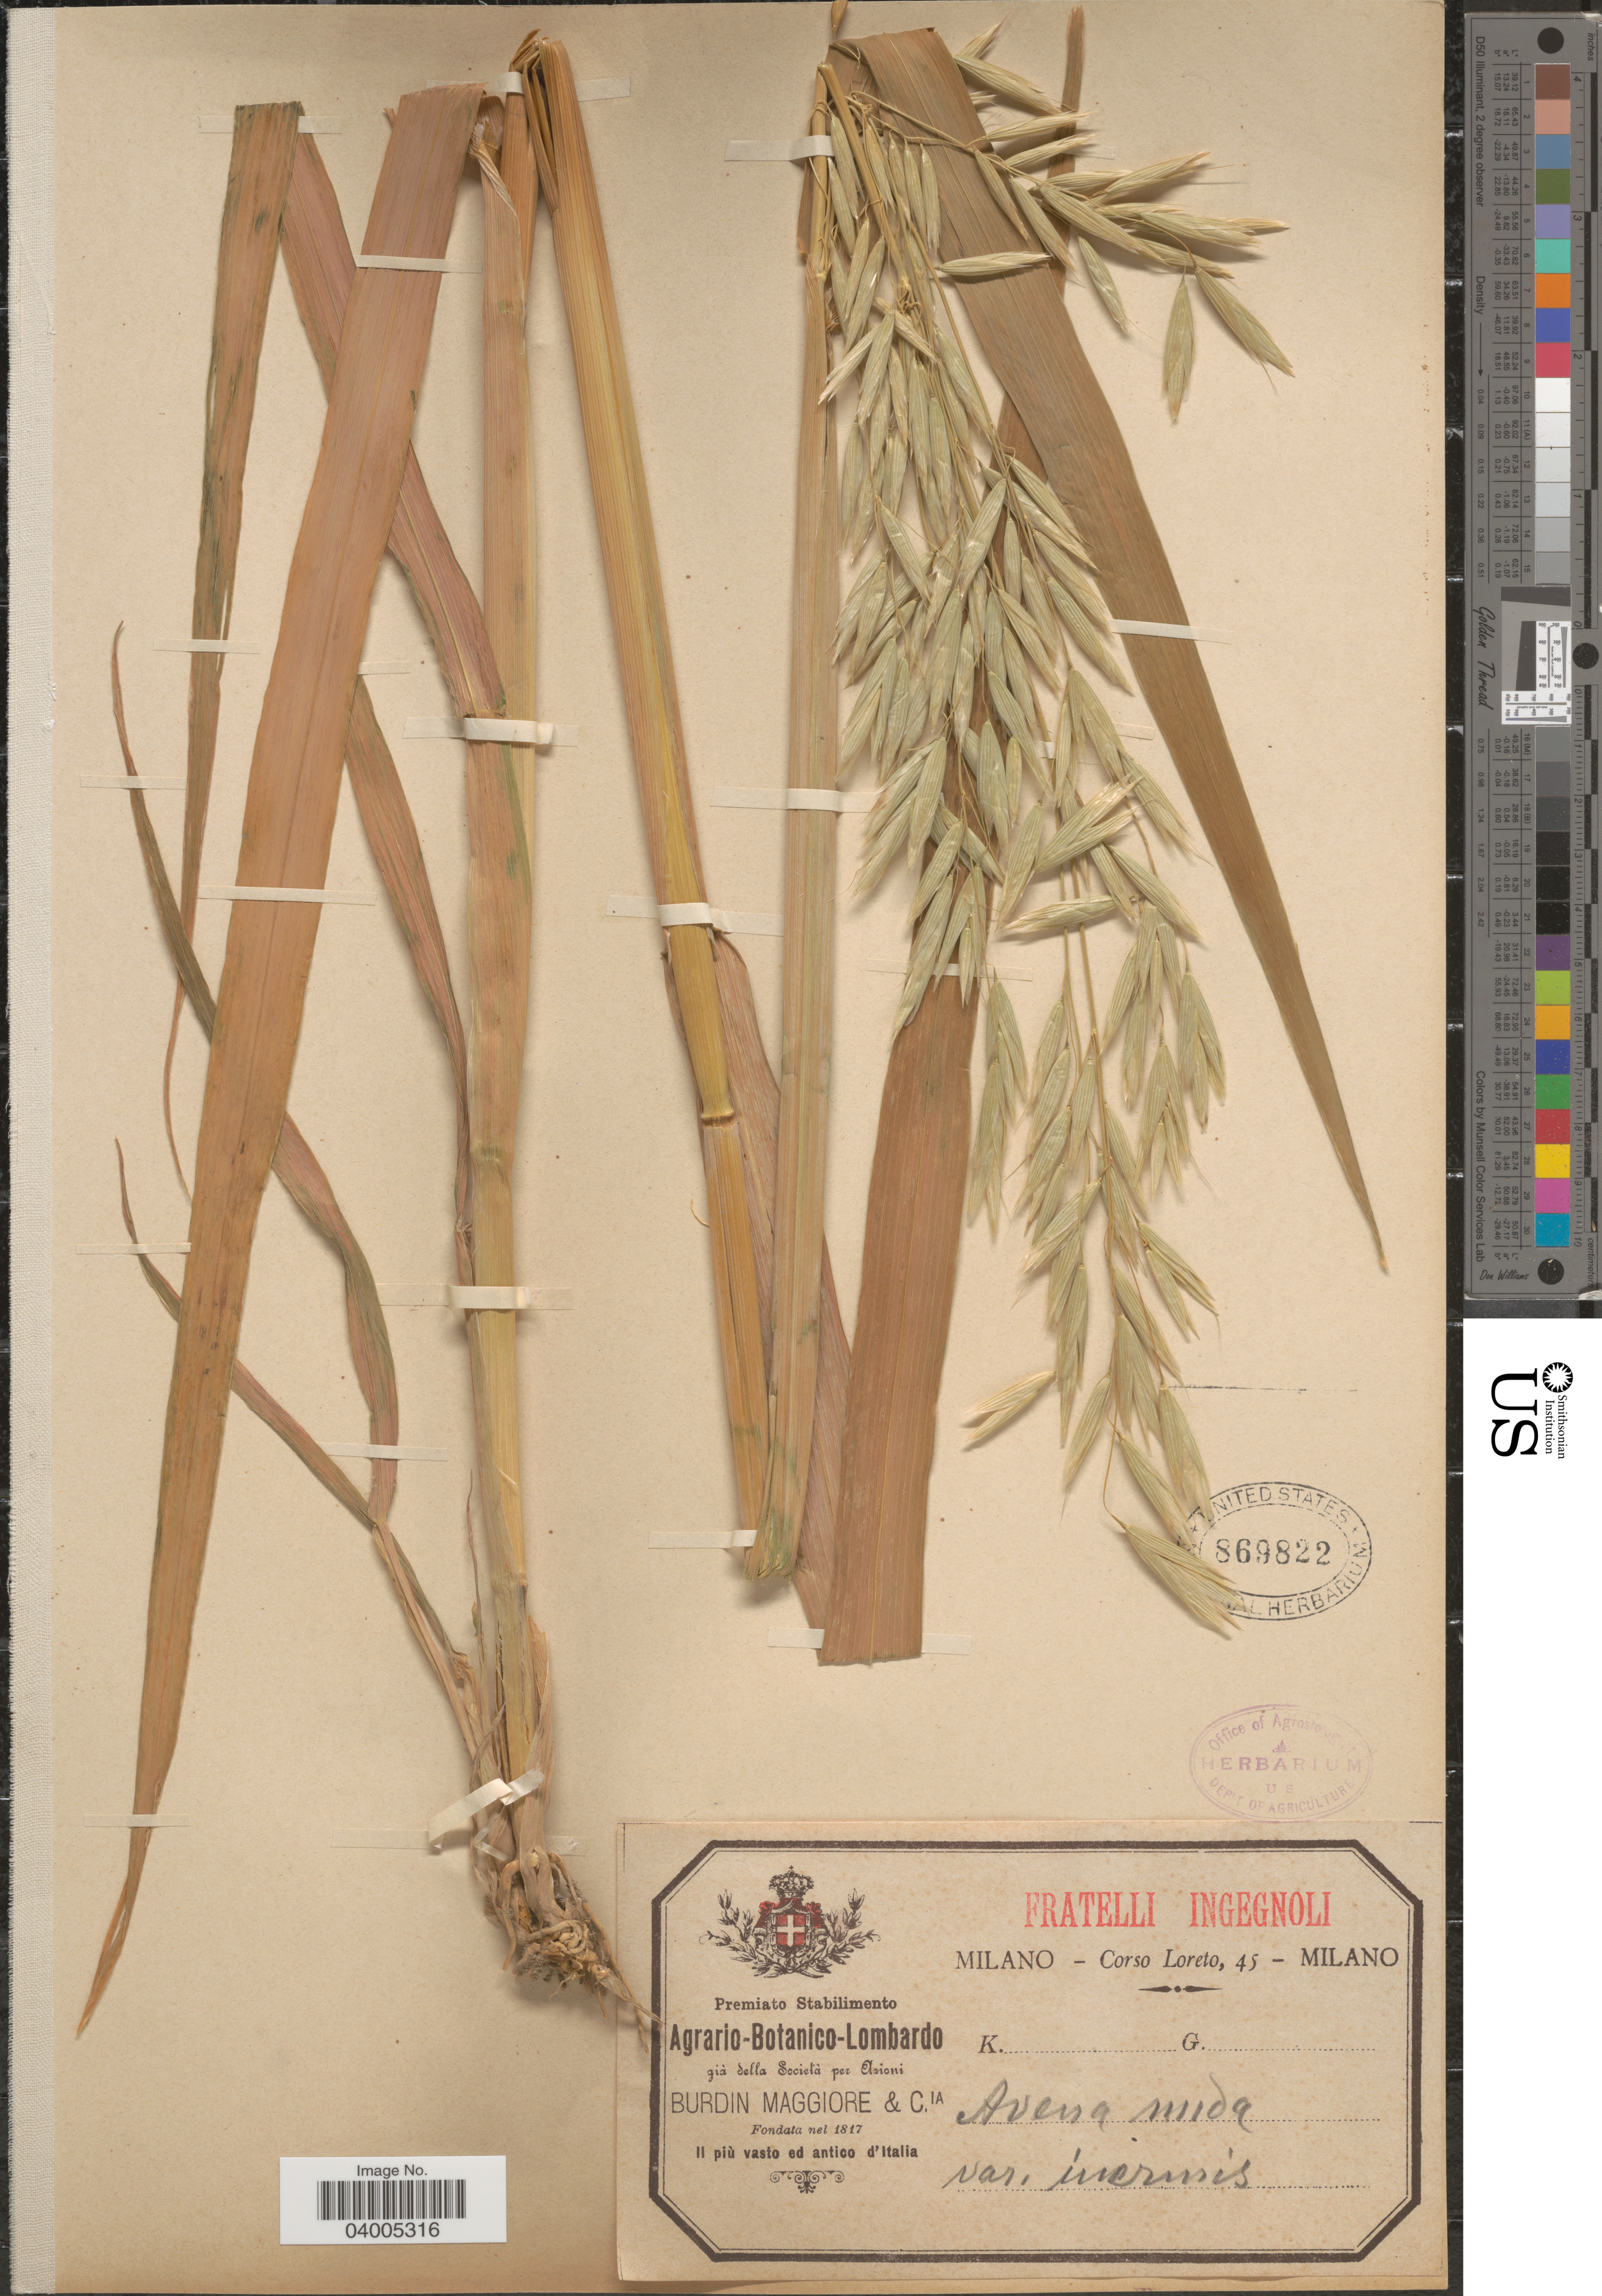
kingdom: Plantae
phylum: Tracheophyta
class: Liliopsida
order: Poales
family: Poaceae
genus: Avena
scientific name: Avena nuda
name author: L.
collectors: Loreto, C.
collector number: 45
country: Italy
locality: Il più vasto ed antico d'Italia.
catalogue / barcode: US 869822